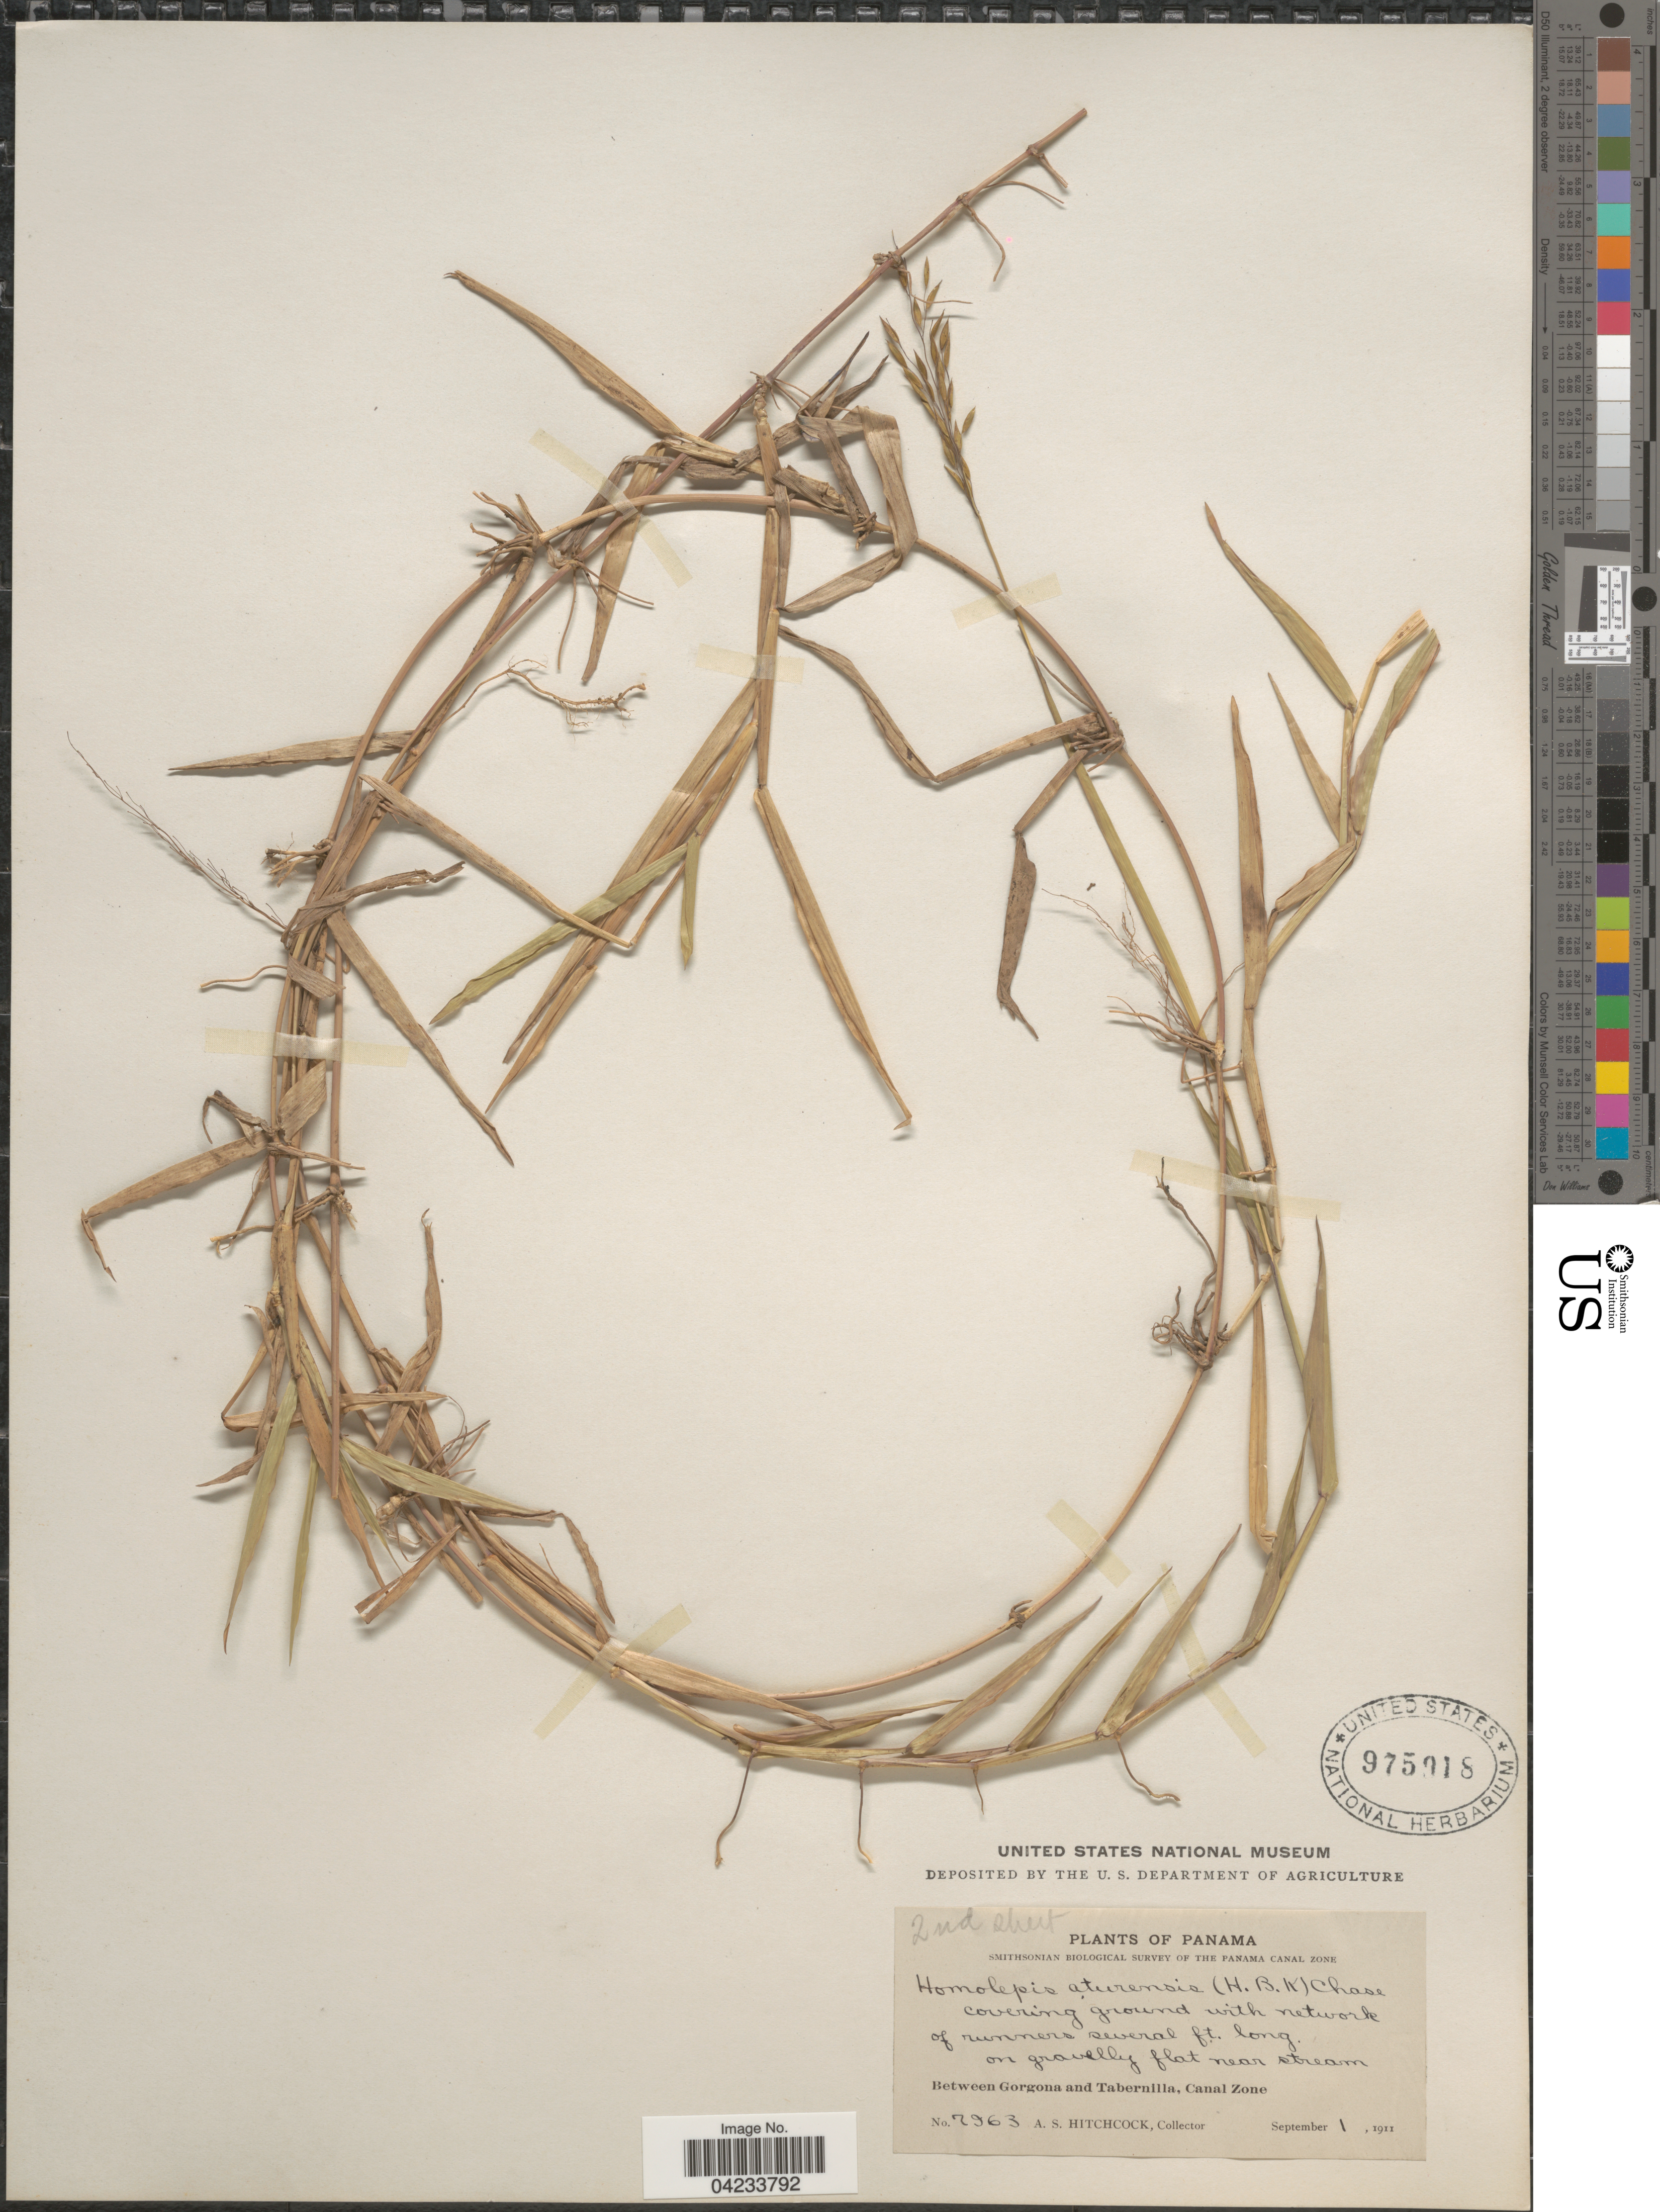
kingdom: Plantae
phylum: Tracheophyta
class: Liliopsida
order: Poales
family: Poaceae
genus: Homolepis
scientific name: Homolepis aturensis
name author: (Kunth) Chase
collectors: A. S. Hitchcock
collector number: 7963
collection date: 1911-09-01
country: Panama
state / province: Colón / Panamá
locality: Smithsonian Biological Survey of the Panama Canal Zone. Between Gorgona and Tabernilla, Canal Zone.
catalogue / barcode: US 975918